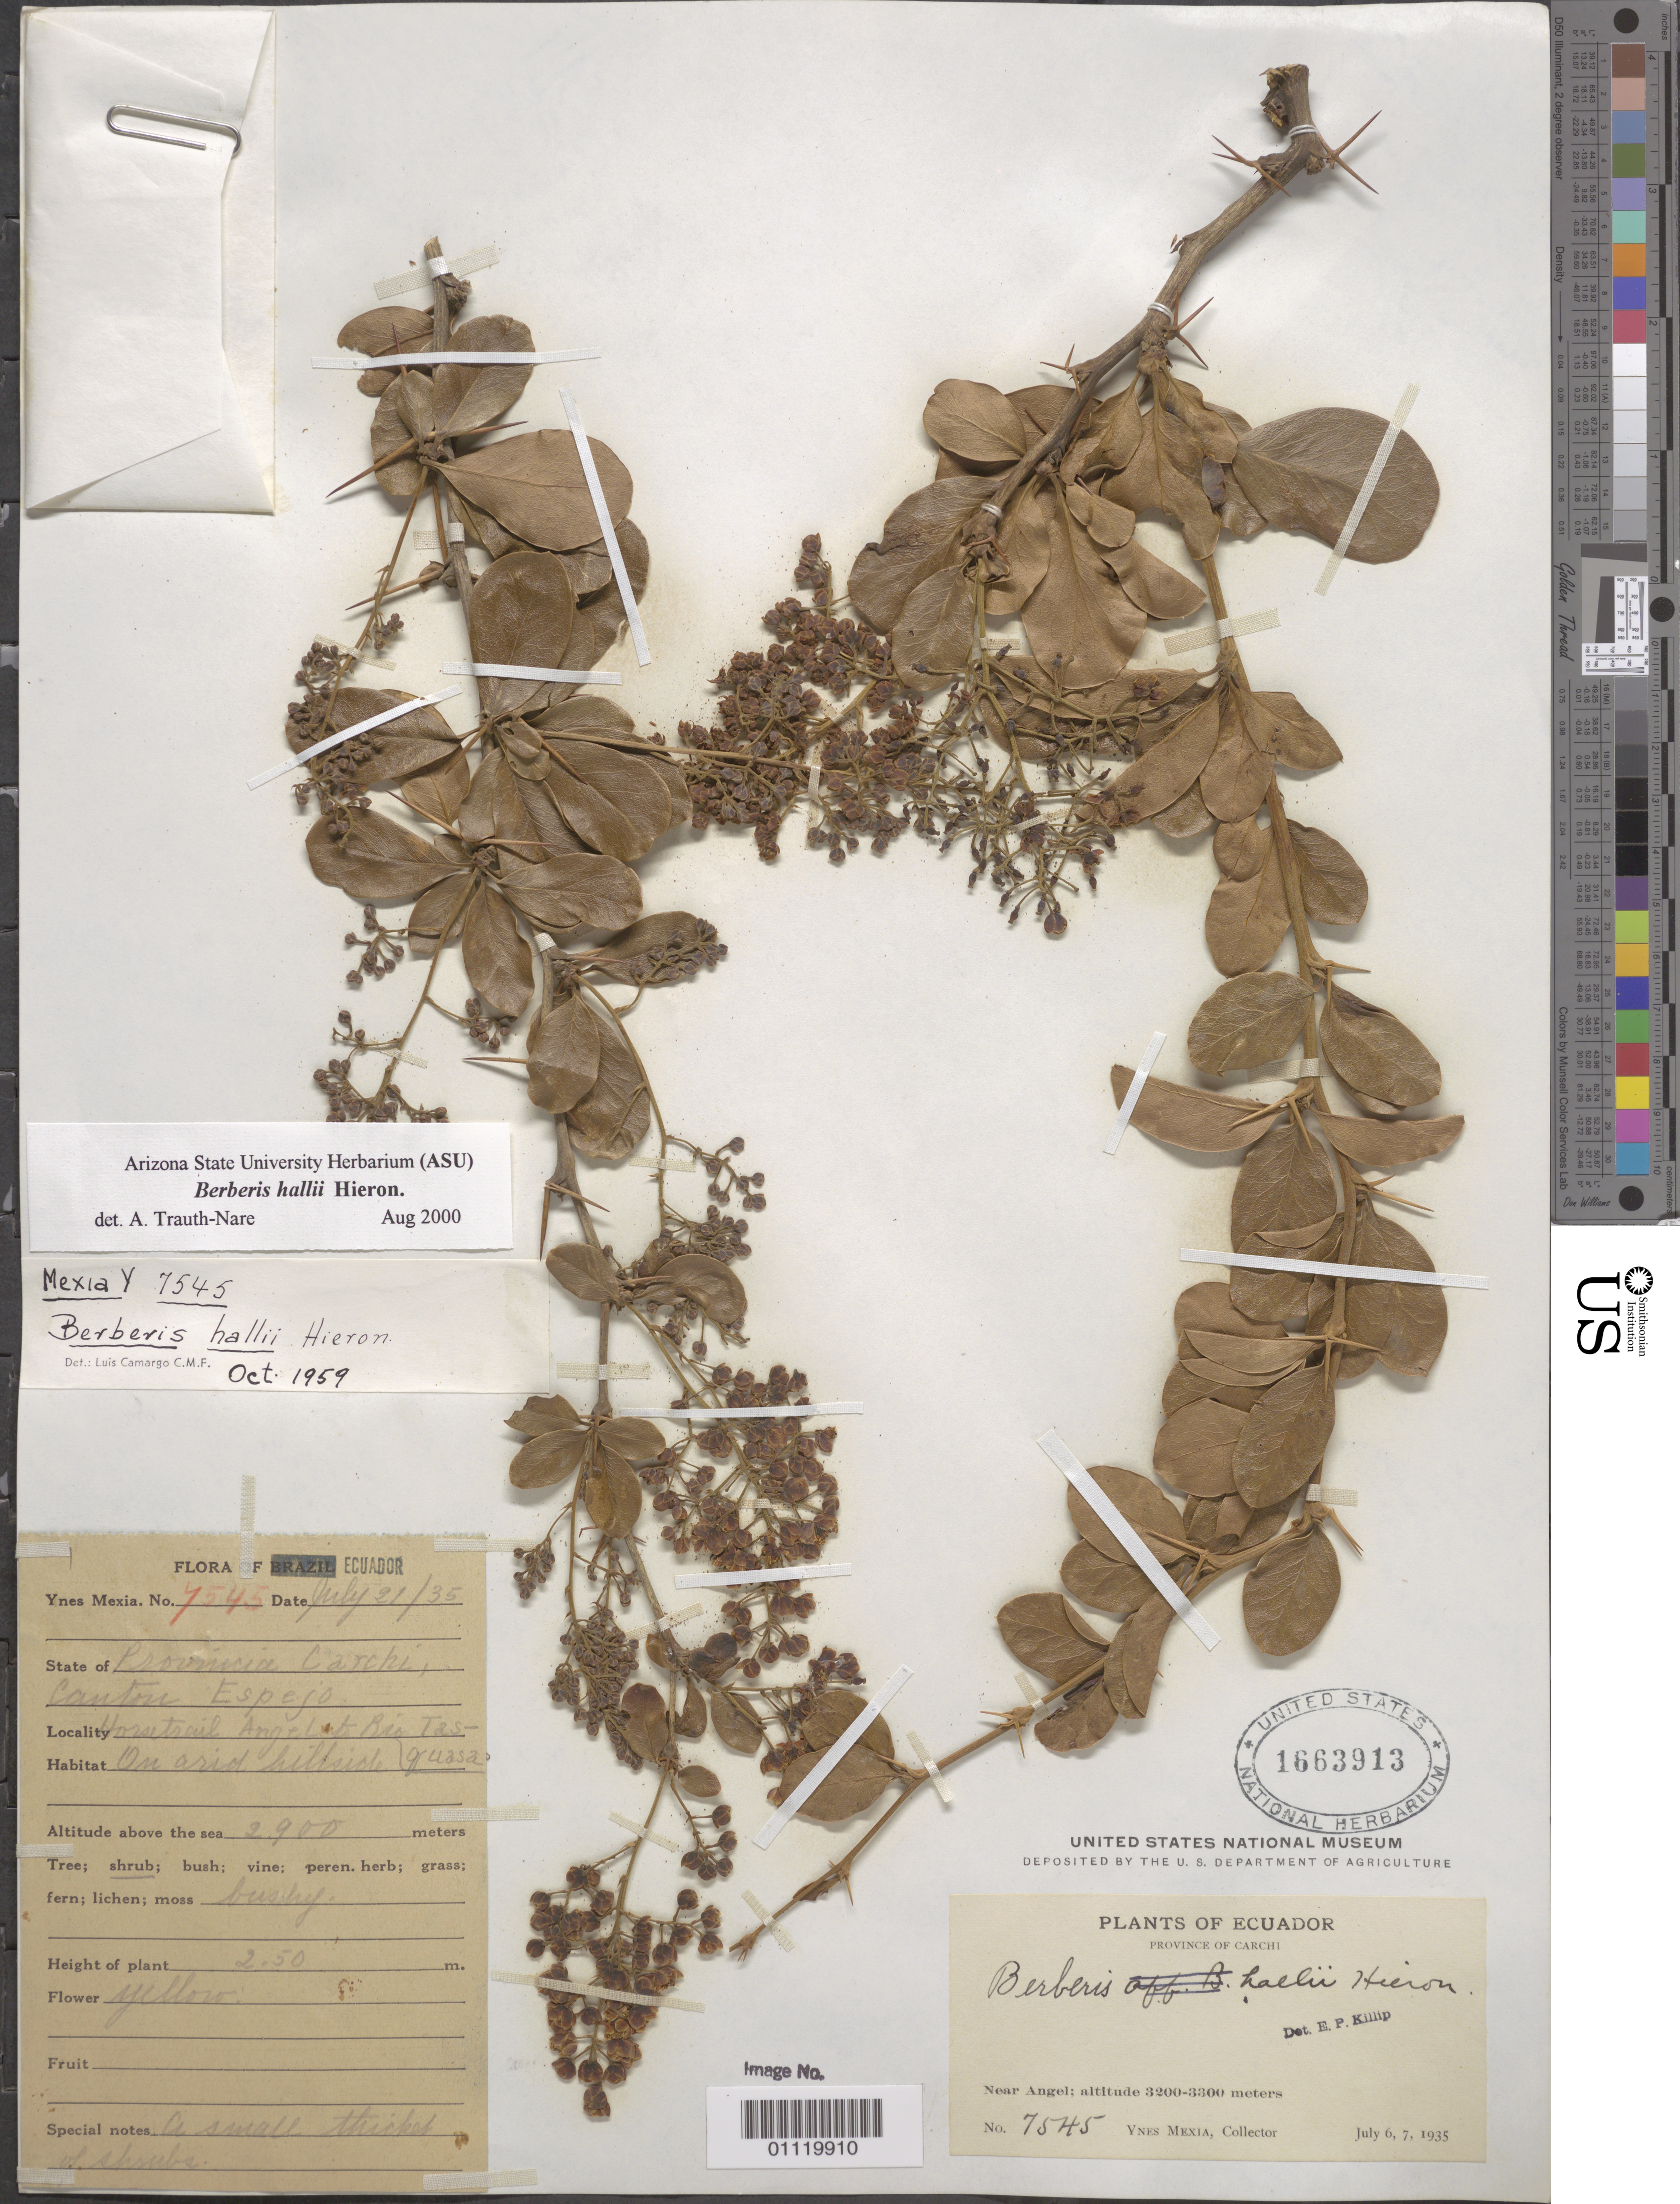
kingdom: Plantae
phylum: Tracheophyta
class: Magnoliopsida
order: Ranunculales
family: Berberidaceae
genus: Berberis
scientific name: Berberis hallii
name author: Hieron.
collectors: Y. Mexia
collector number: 7545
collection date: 1935-07-06/1935-07-07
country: Ecuador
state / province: Carchi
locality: Espejo Canton.Horsetrail Angel and Rio Rio Tasguasa. On arid hillside. Specimen on the left was taken at altitude of 2900 m.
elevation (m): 3200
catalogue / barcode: US 1663913